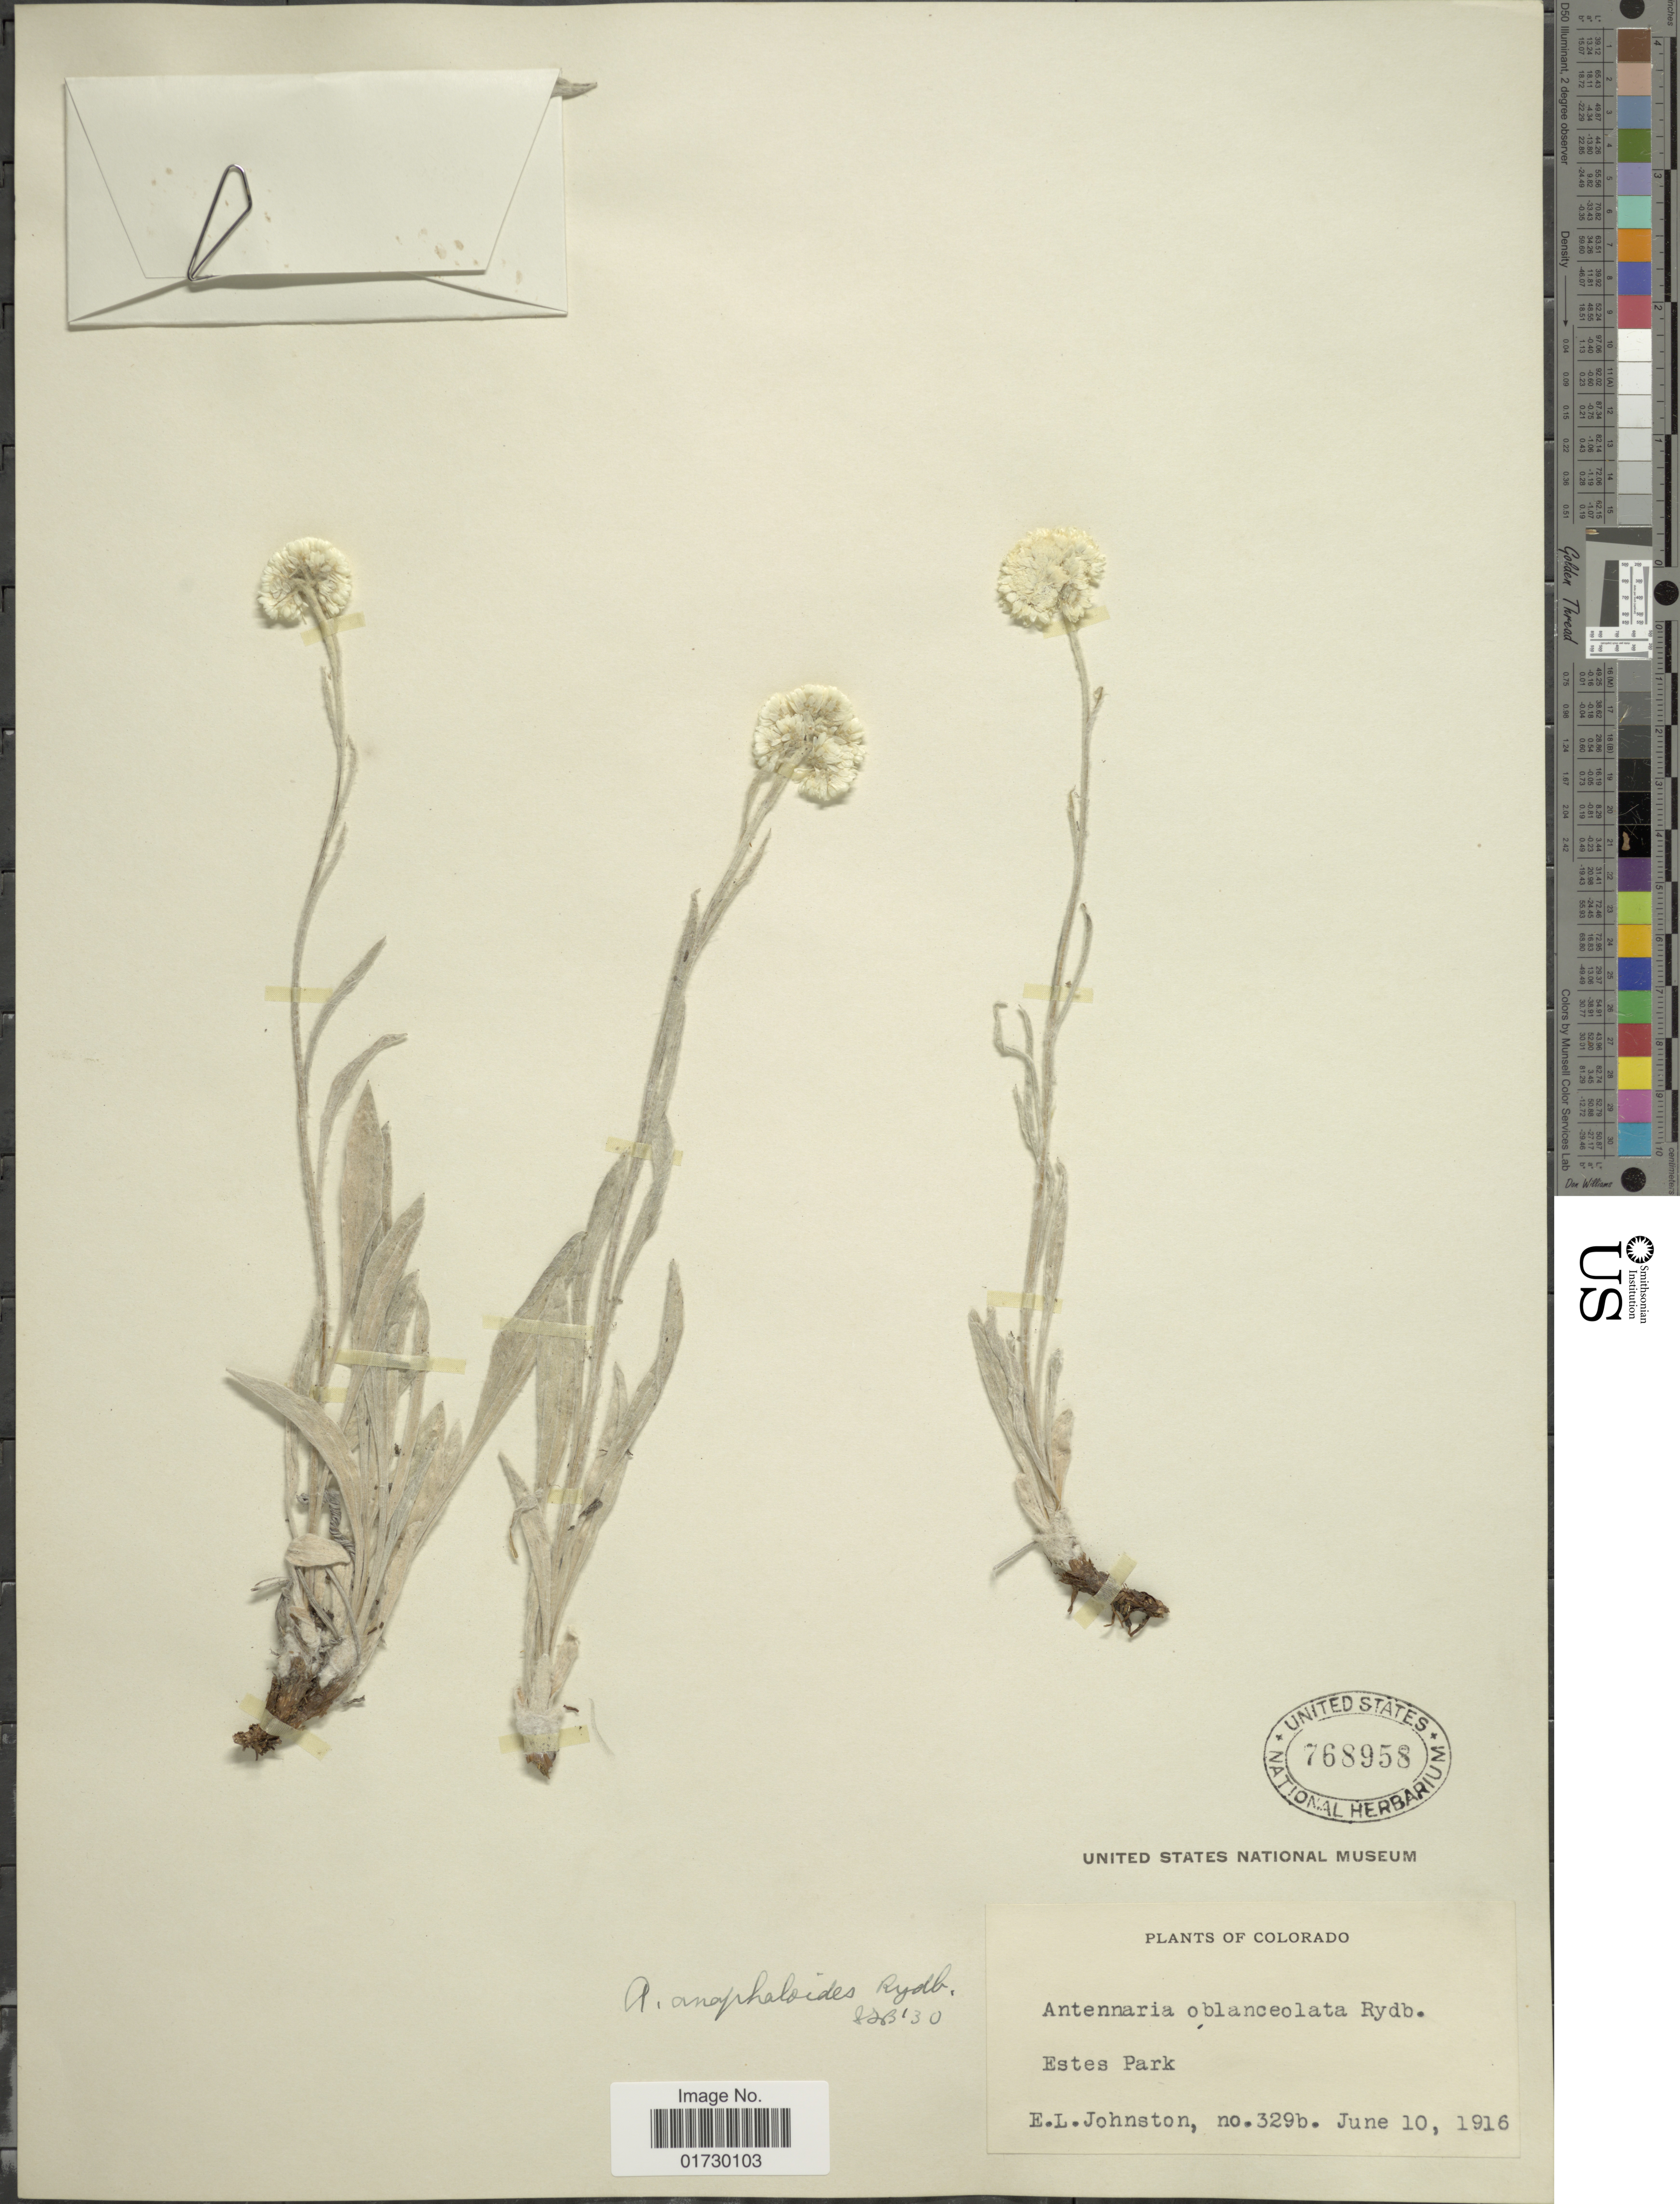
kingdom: Plantae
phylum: Tracheophyta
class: Magnoliopsida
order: Asterales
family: Asteraceae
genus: Antennaria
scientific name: Antennaria anaphaloides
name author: Rydb.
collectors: E. L. Johnston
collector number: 329b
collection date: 1916-06-10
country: United States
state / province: Colorado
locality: Estes Park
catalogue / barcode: US 768958